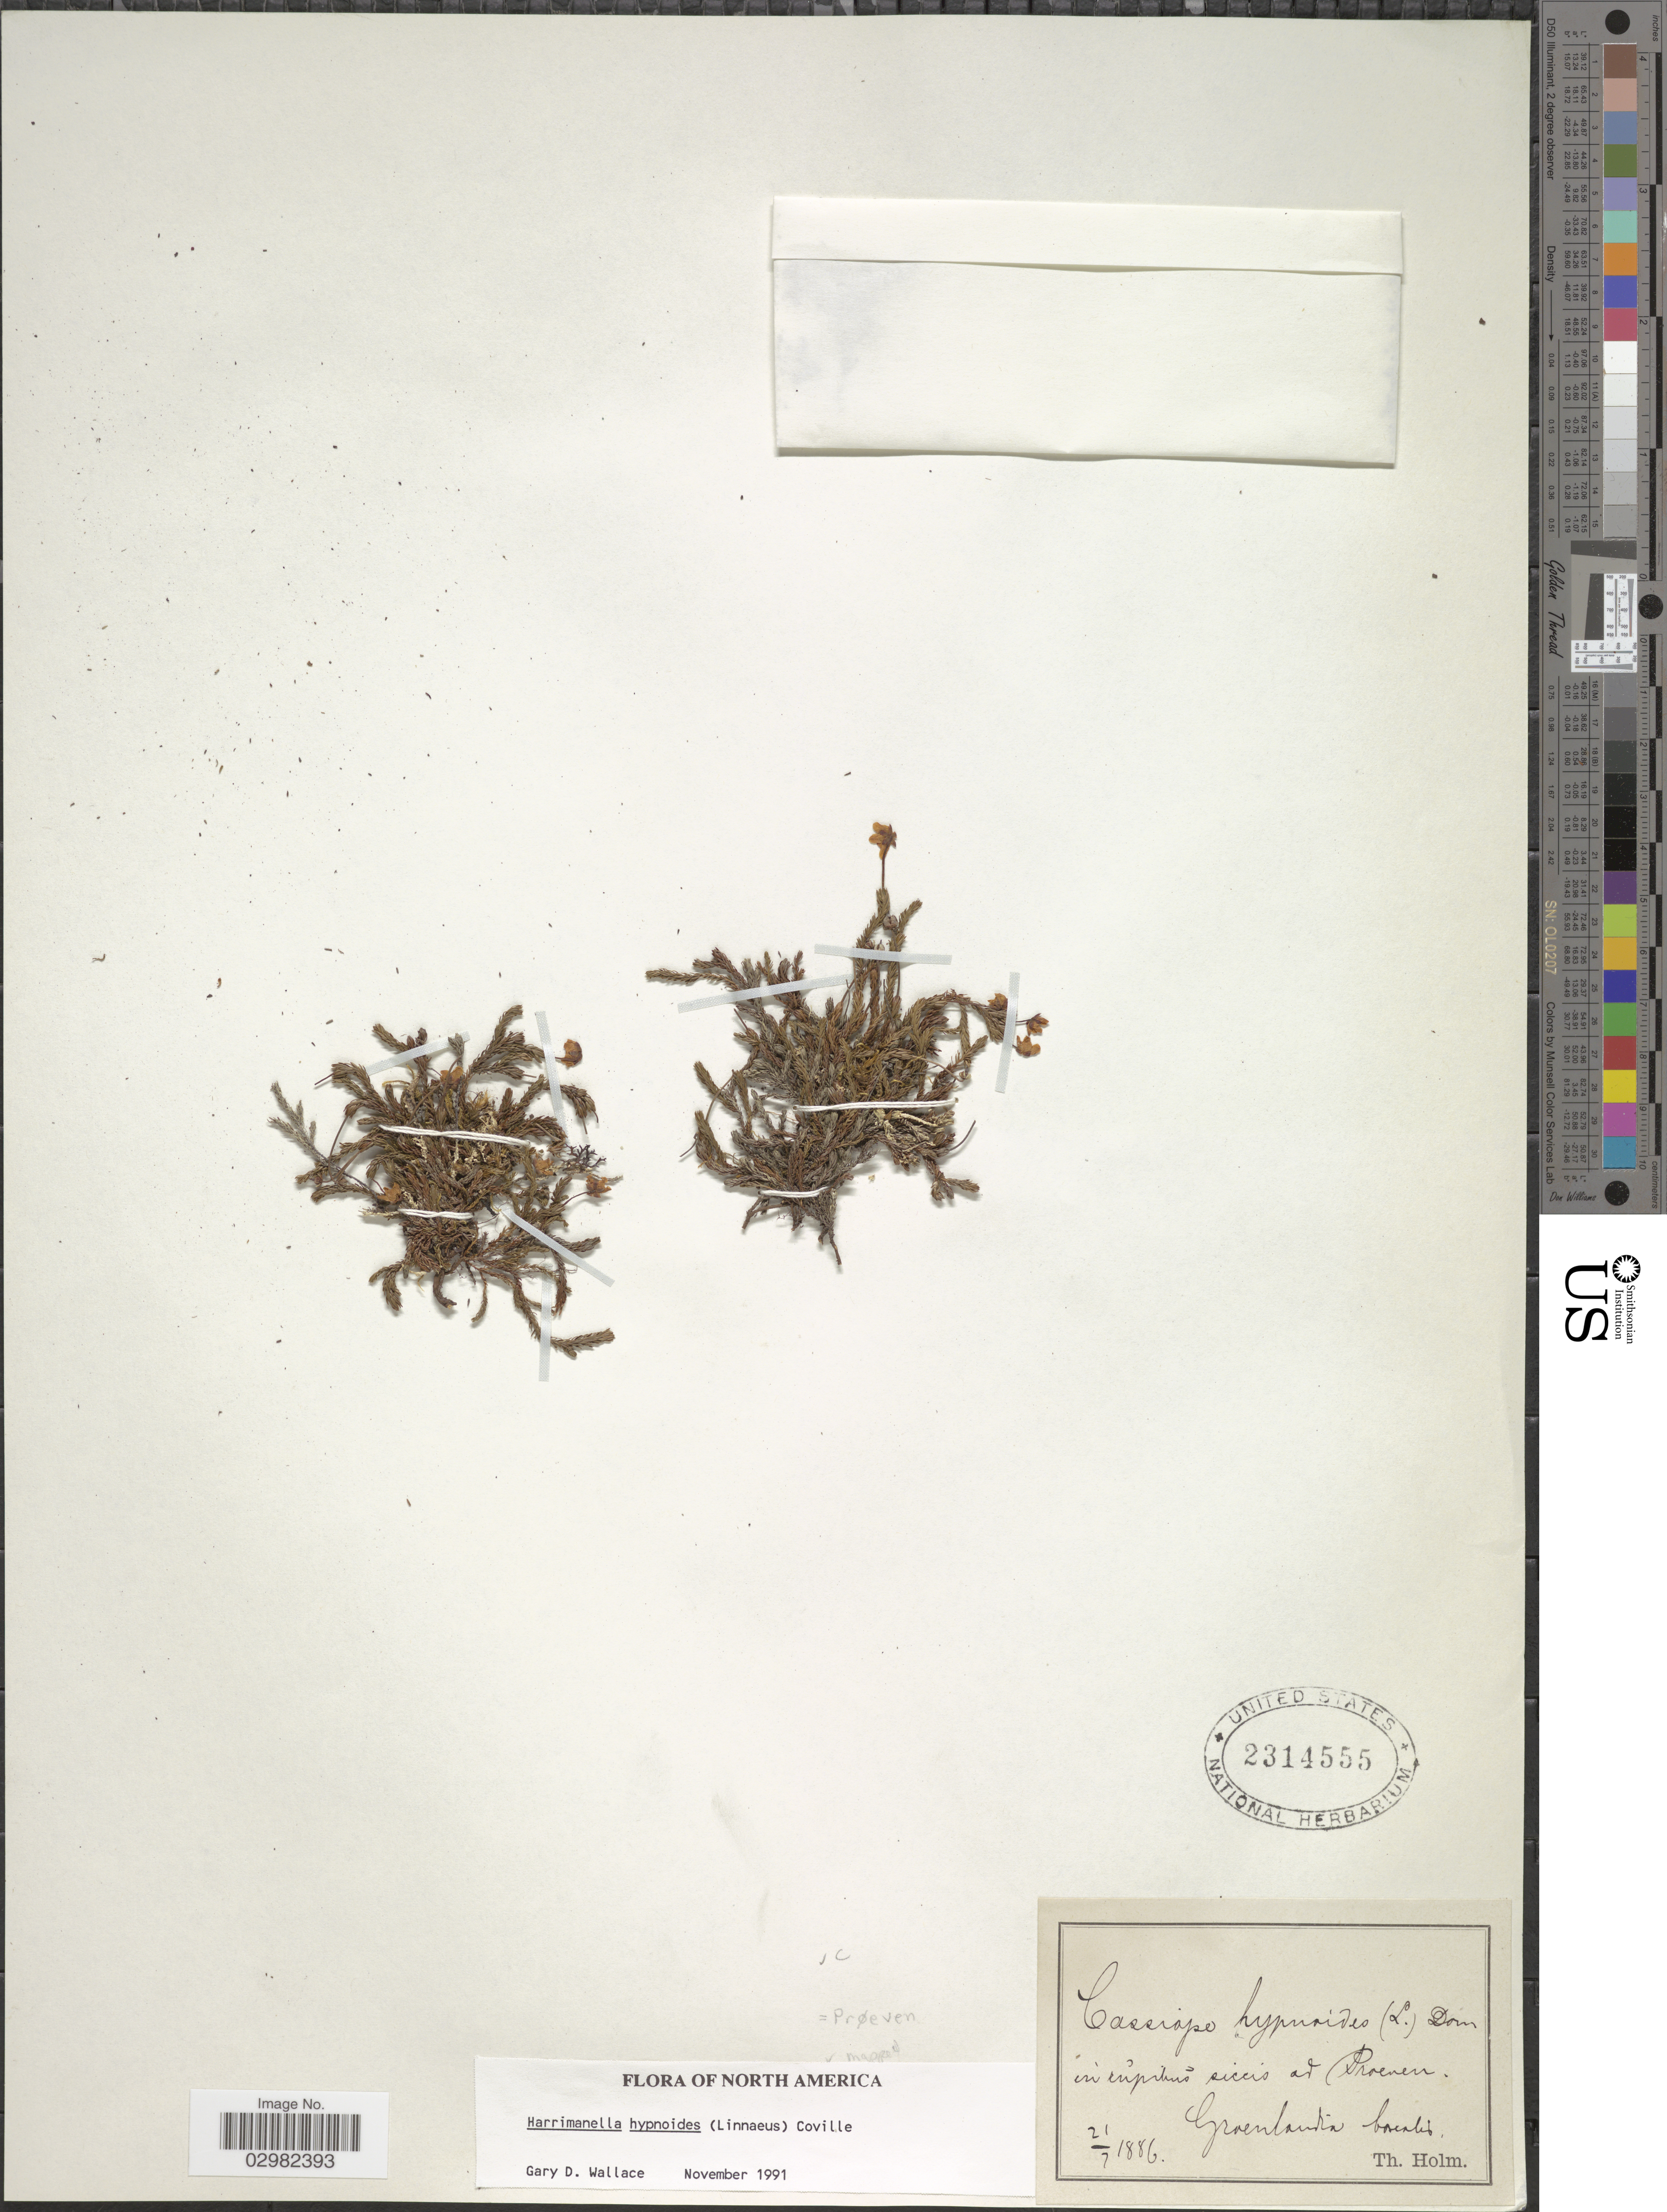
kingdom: Plantae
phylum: Tracheophyta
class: Magnoliopsida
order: Ericales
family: Ericaceae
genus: Harrimanella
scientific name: Harrimanella hypnoides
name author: (L.) Coville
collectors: T. Holm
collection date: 1886-07-21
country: Greenland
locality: Groenlandia borealis.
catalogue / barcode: US 2314555